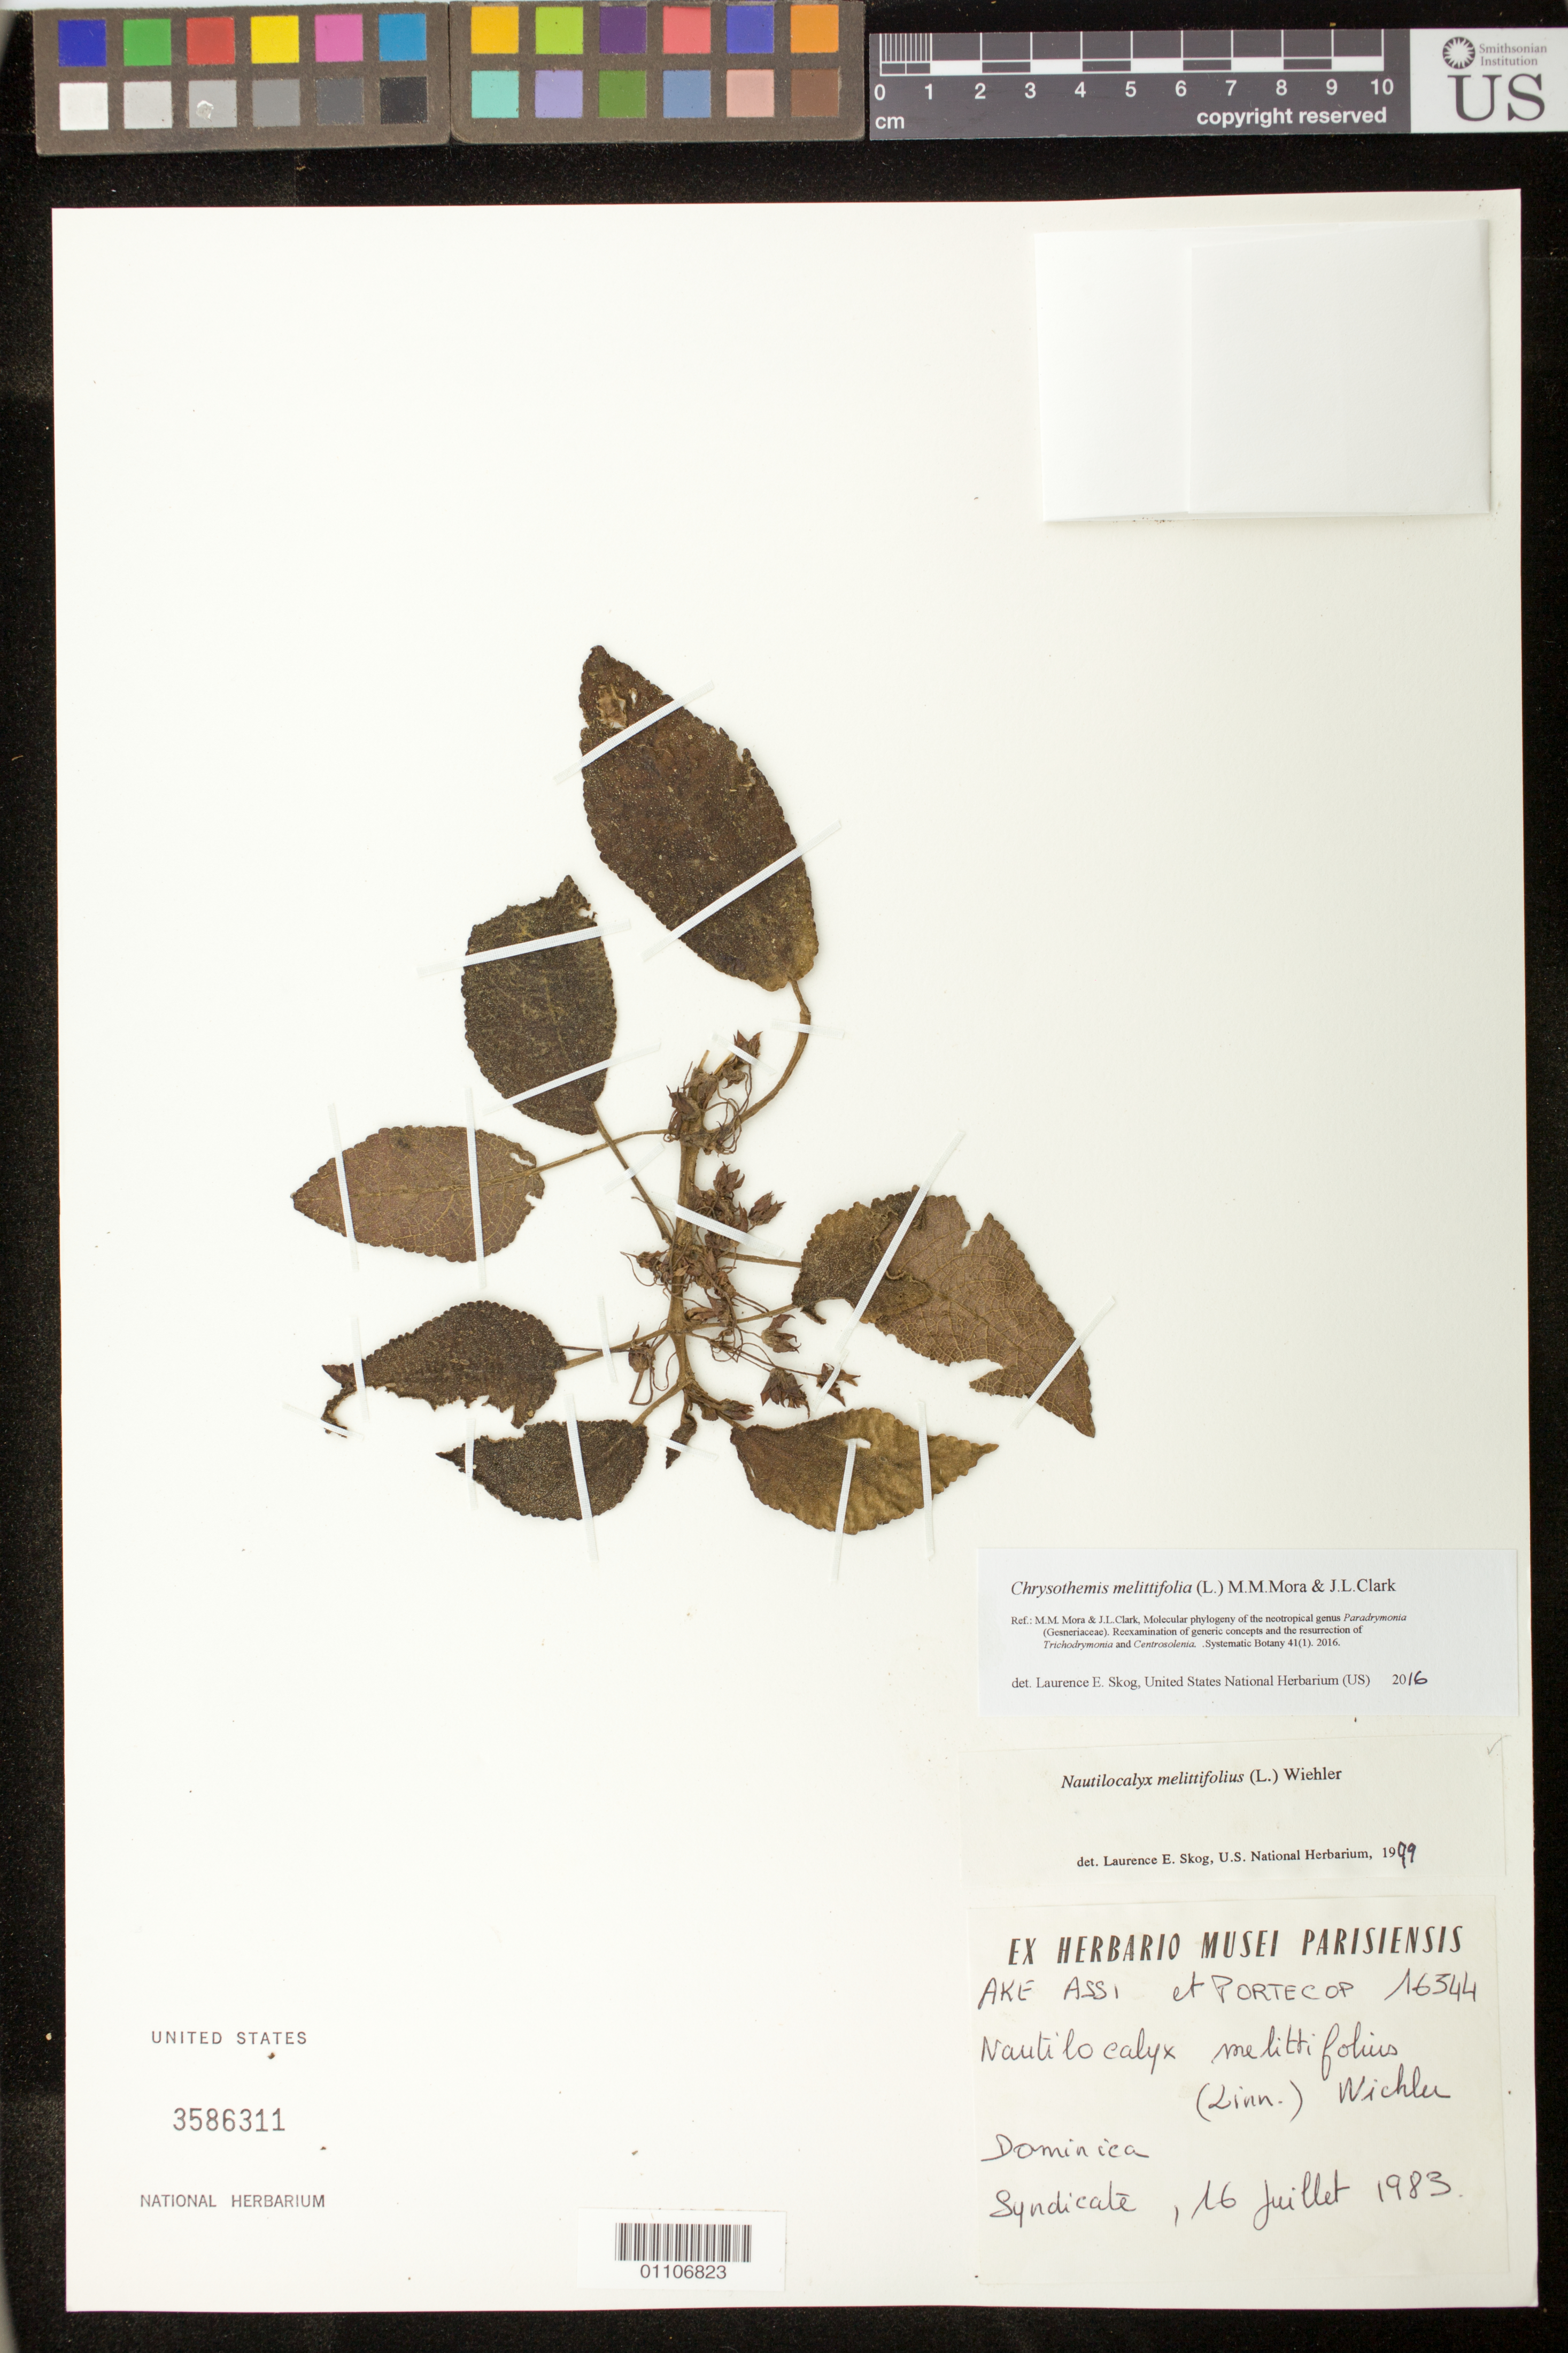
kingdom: Plantae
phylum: Tracheophyta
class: Magnoliopsida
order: Lamiales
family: Gesneriaceae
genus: Chrysothemis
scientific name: Chrysothemis melittifolia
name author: (L.) M.M. Mora & J.L. Clark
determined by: Skog, Laurence E.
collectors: A. Assi & -. Portecop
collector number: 16344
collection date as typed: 16 Jul 1983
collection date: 1983-07-16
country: Dominica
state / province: St. Peter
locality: Syndicate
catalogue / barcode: US 3586311